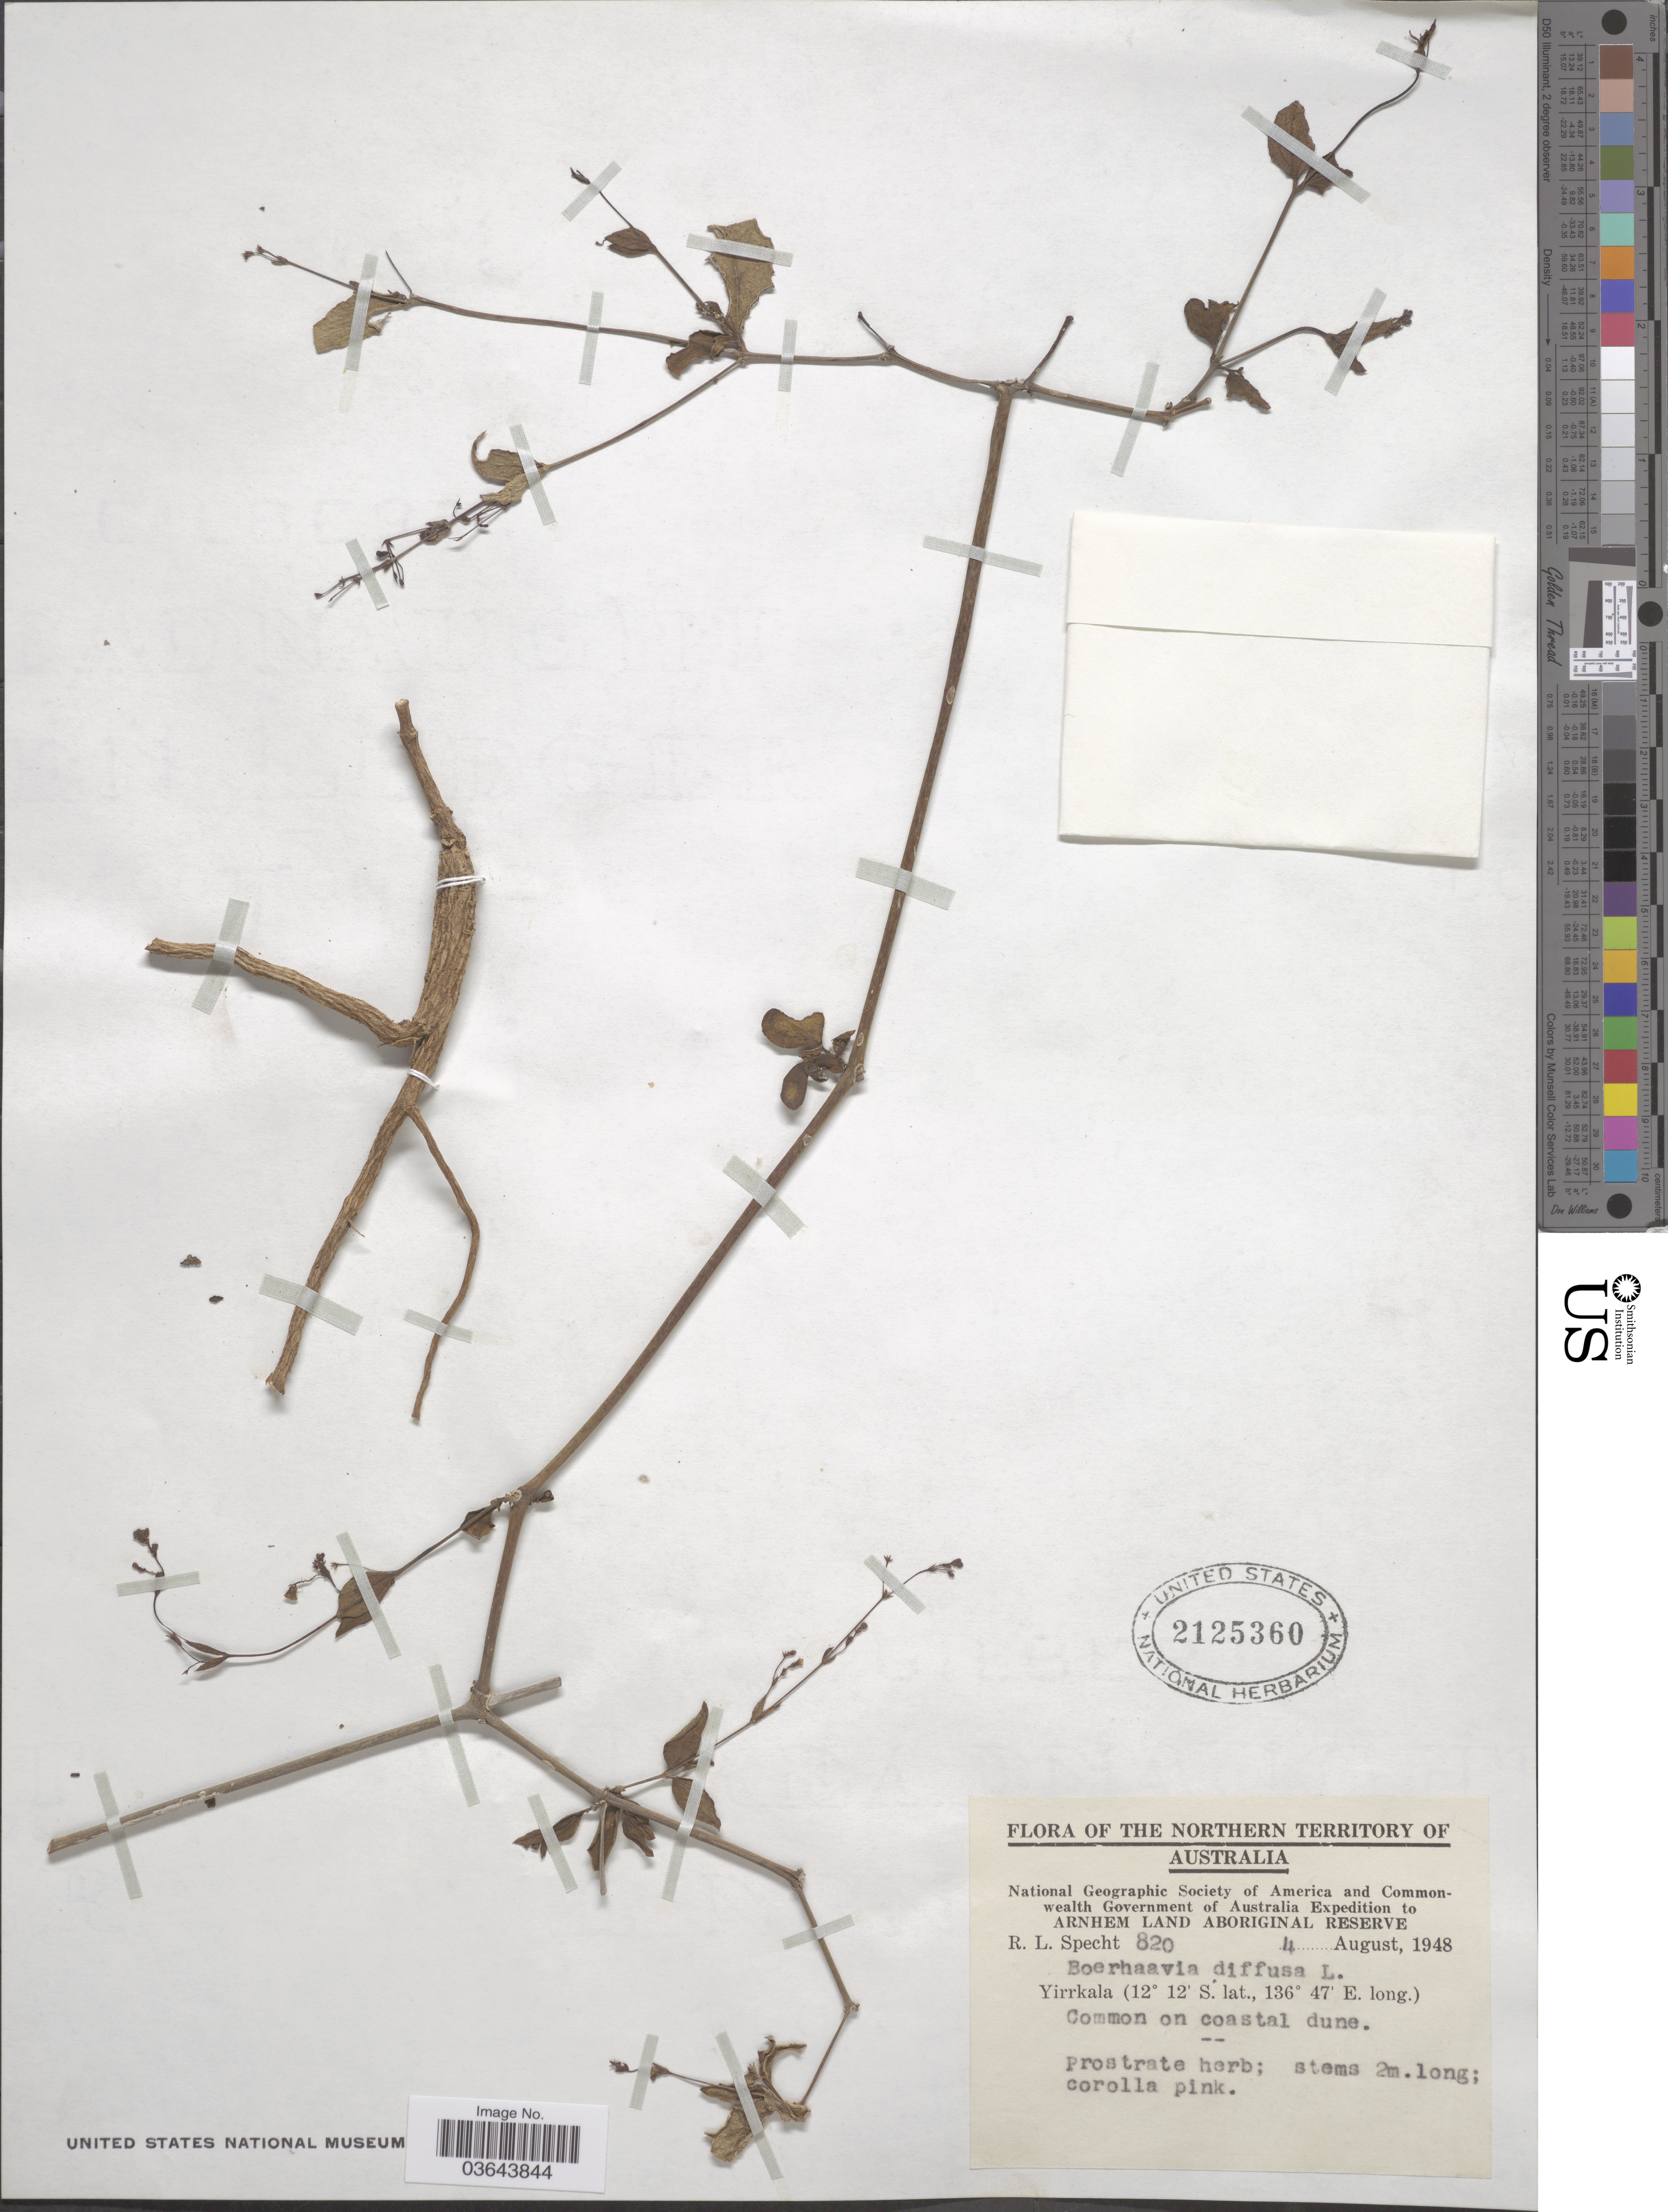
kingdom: Plantae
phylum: Tracheophyta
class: Magnoliopsida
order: Caryophyllales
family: Nyctaginaceae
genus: Boerhavia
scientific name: Boerhavia mutabilis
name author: R. Br.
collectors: R. L. Specht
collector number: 820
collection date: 1948-08-04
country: Australia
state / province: Northern Territory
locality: Arnhem Land Aboriginal Reserve. Yirrkala.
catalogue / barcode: US 2125360